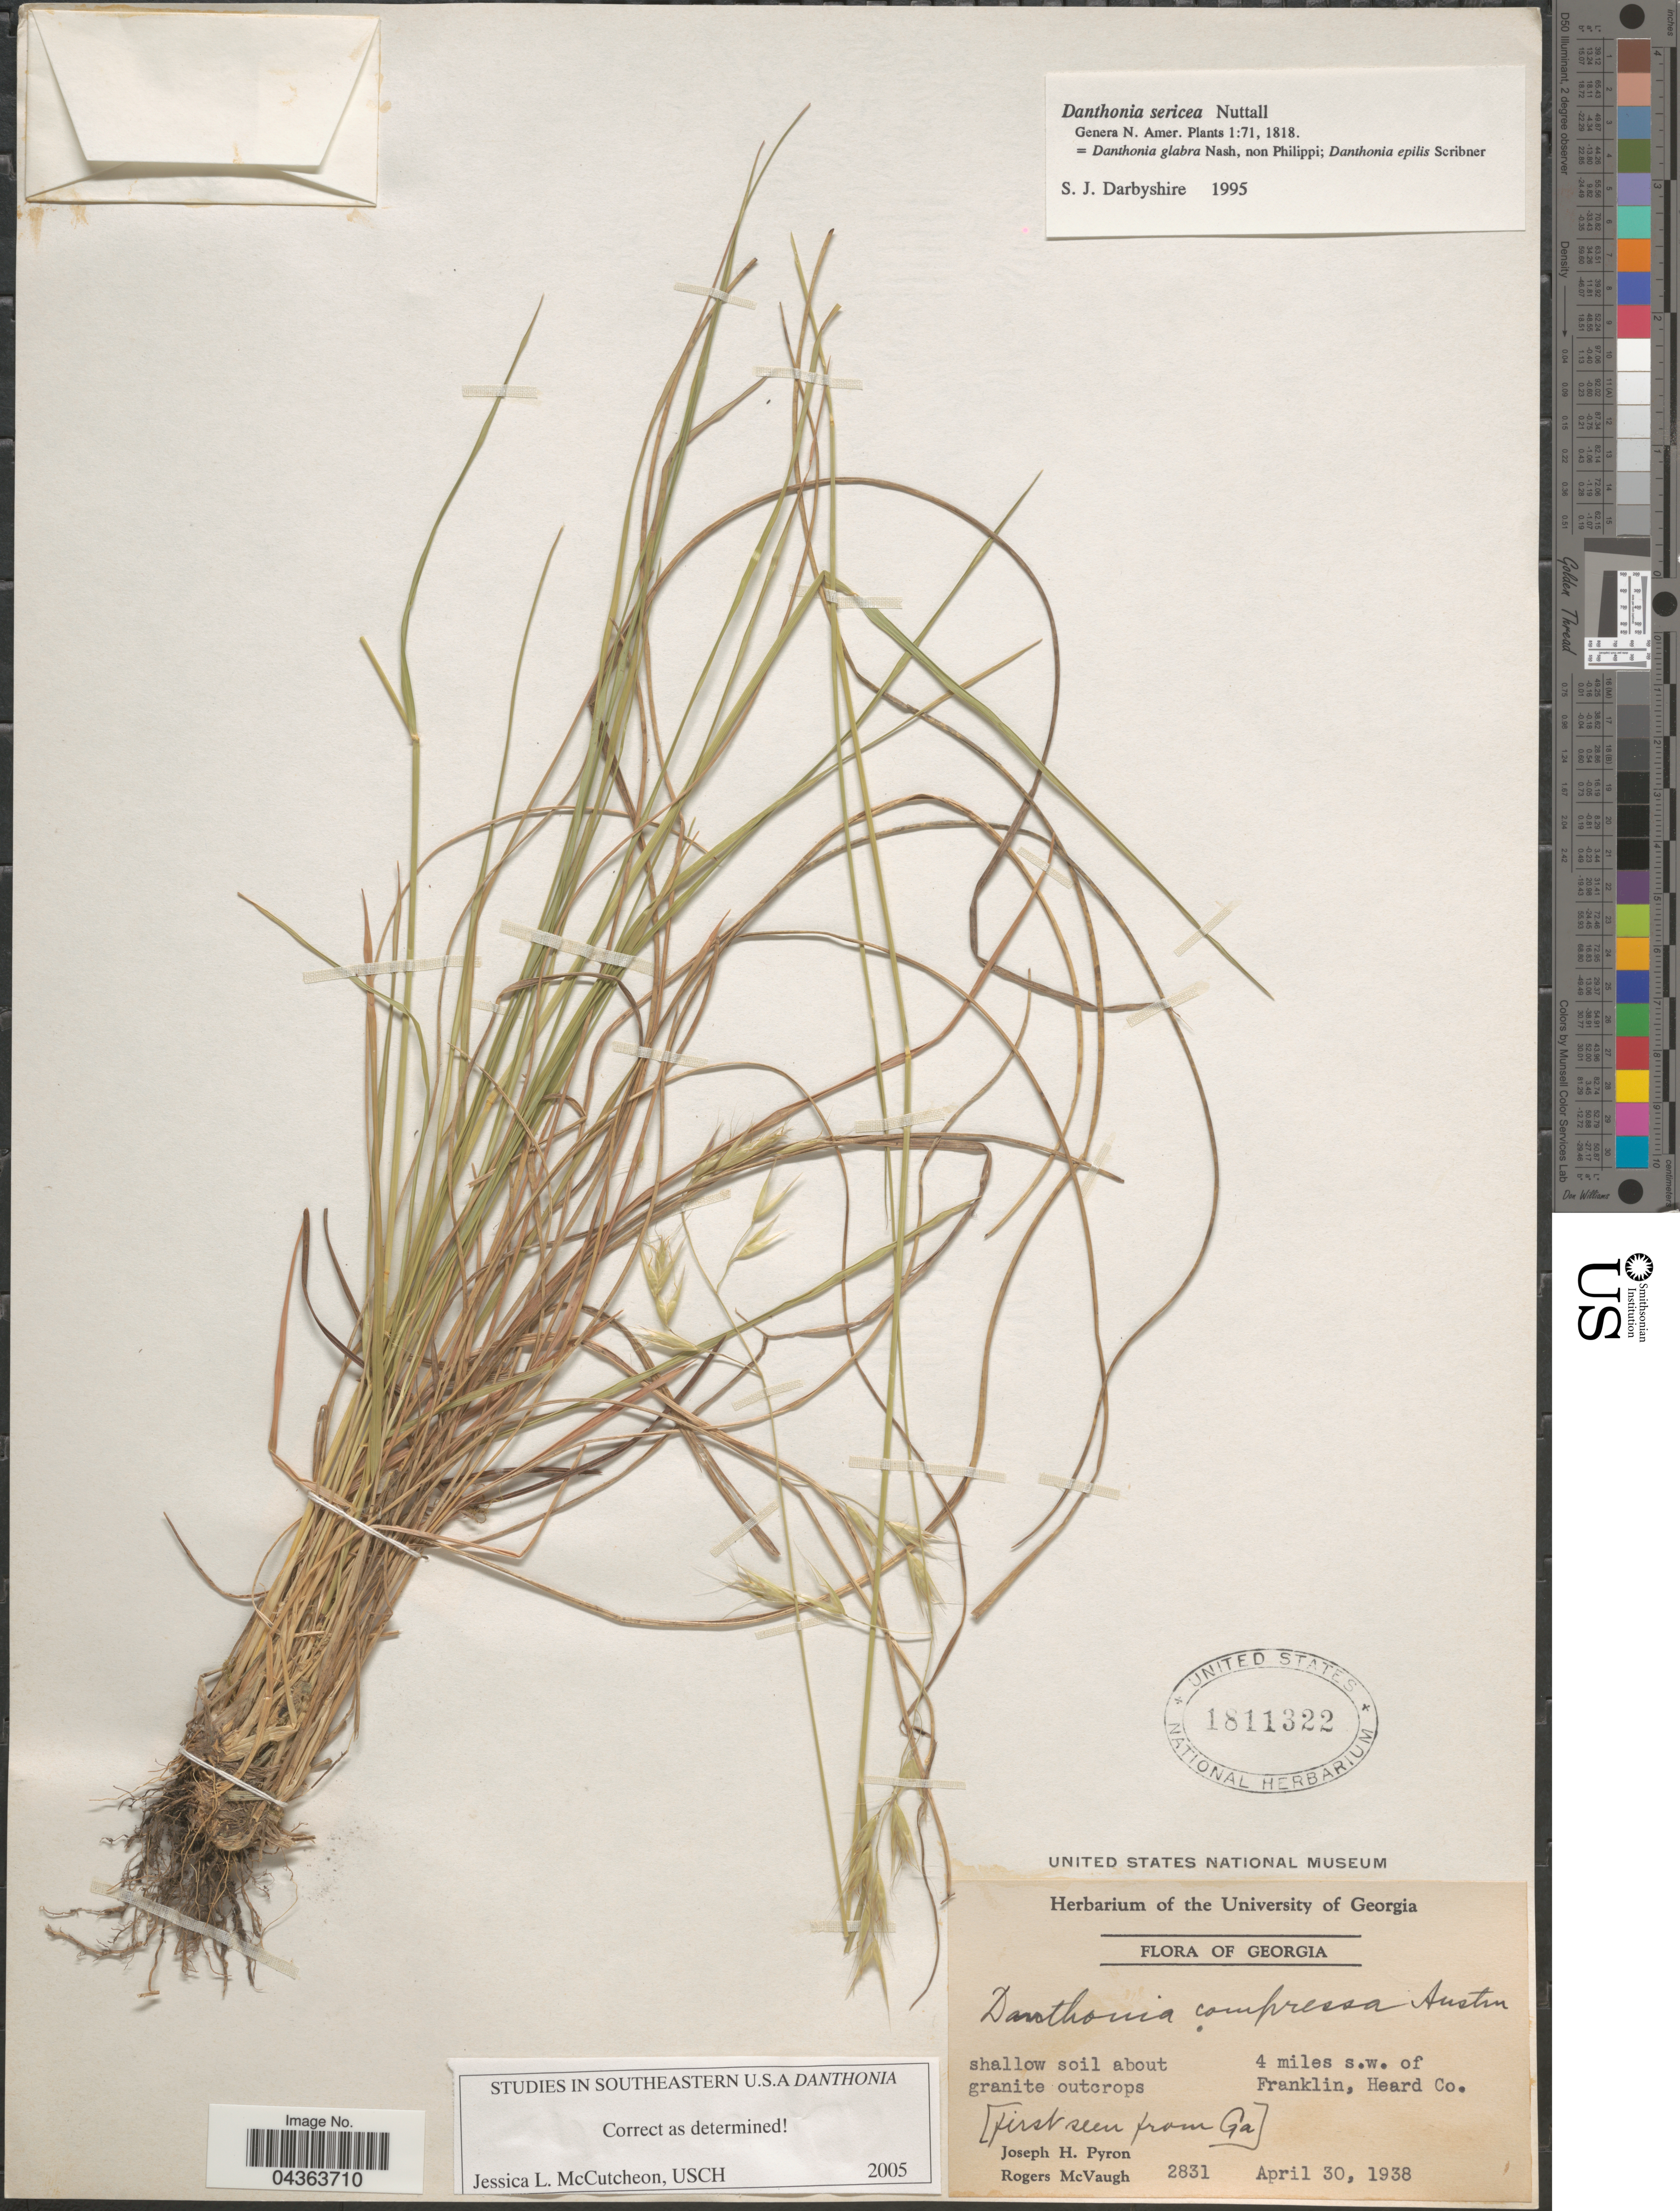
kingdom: Plantae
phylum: Tracheophyta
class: Liliopsida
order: Poales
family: Poaceae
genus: Danthonia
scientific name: Danthonia sericea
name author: Nutt.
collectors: J. H. Pyron & R. McVaugh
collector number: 2831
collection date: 1938-04-30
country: United States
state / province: Georgia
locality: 4 miles s. w. of Franklin, Heard Co.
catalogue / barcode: US 1811322